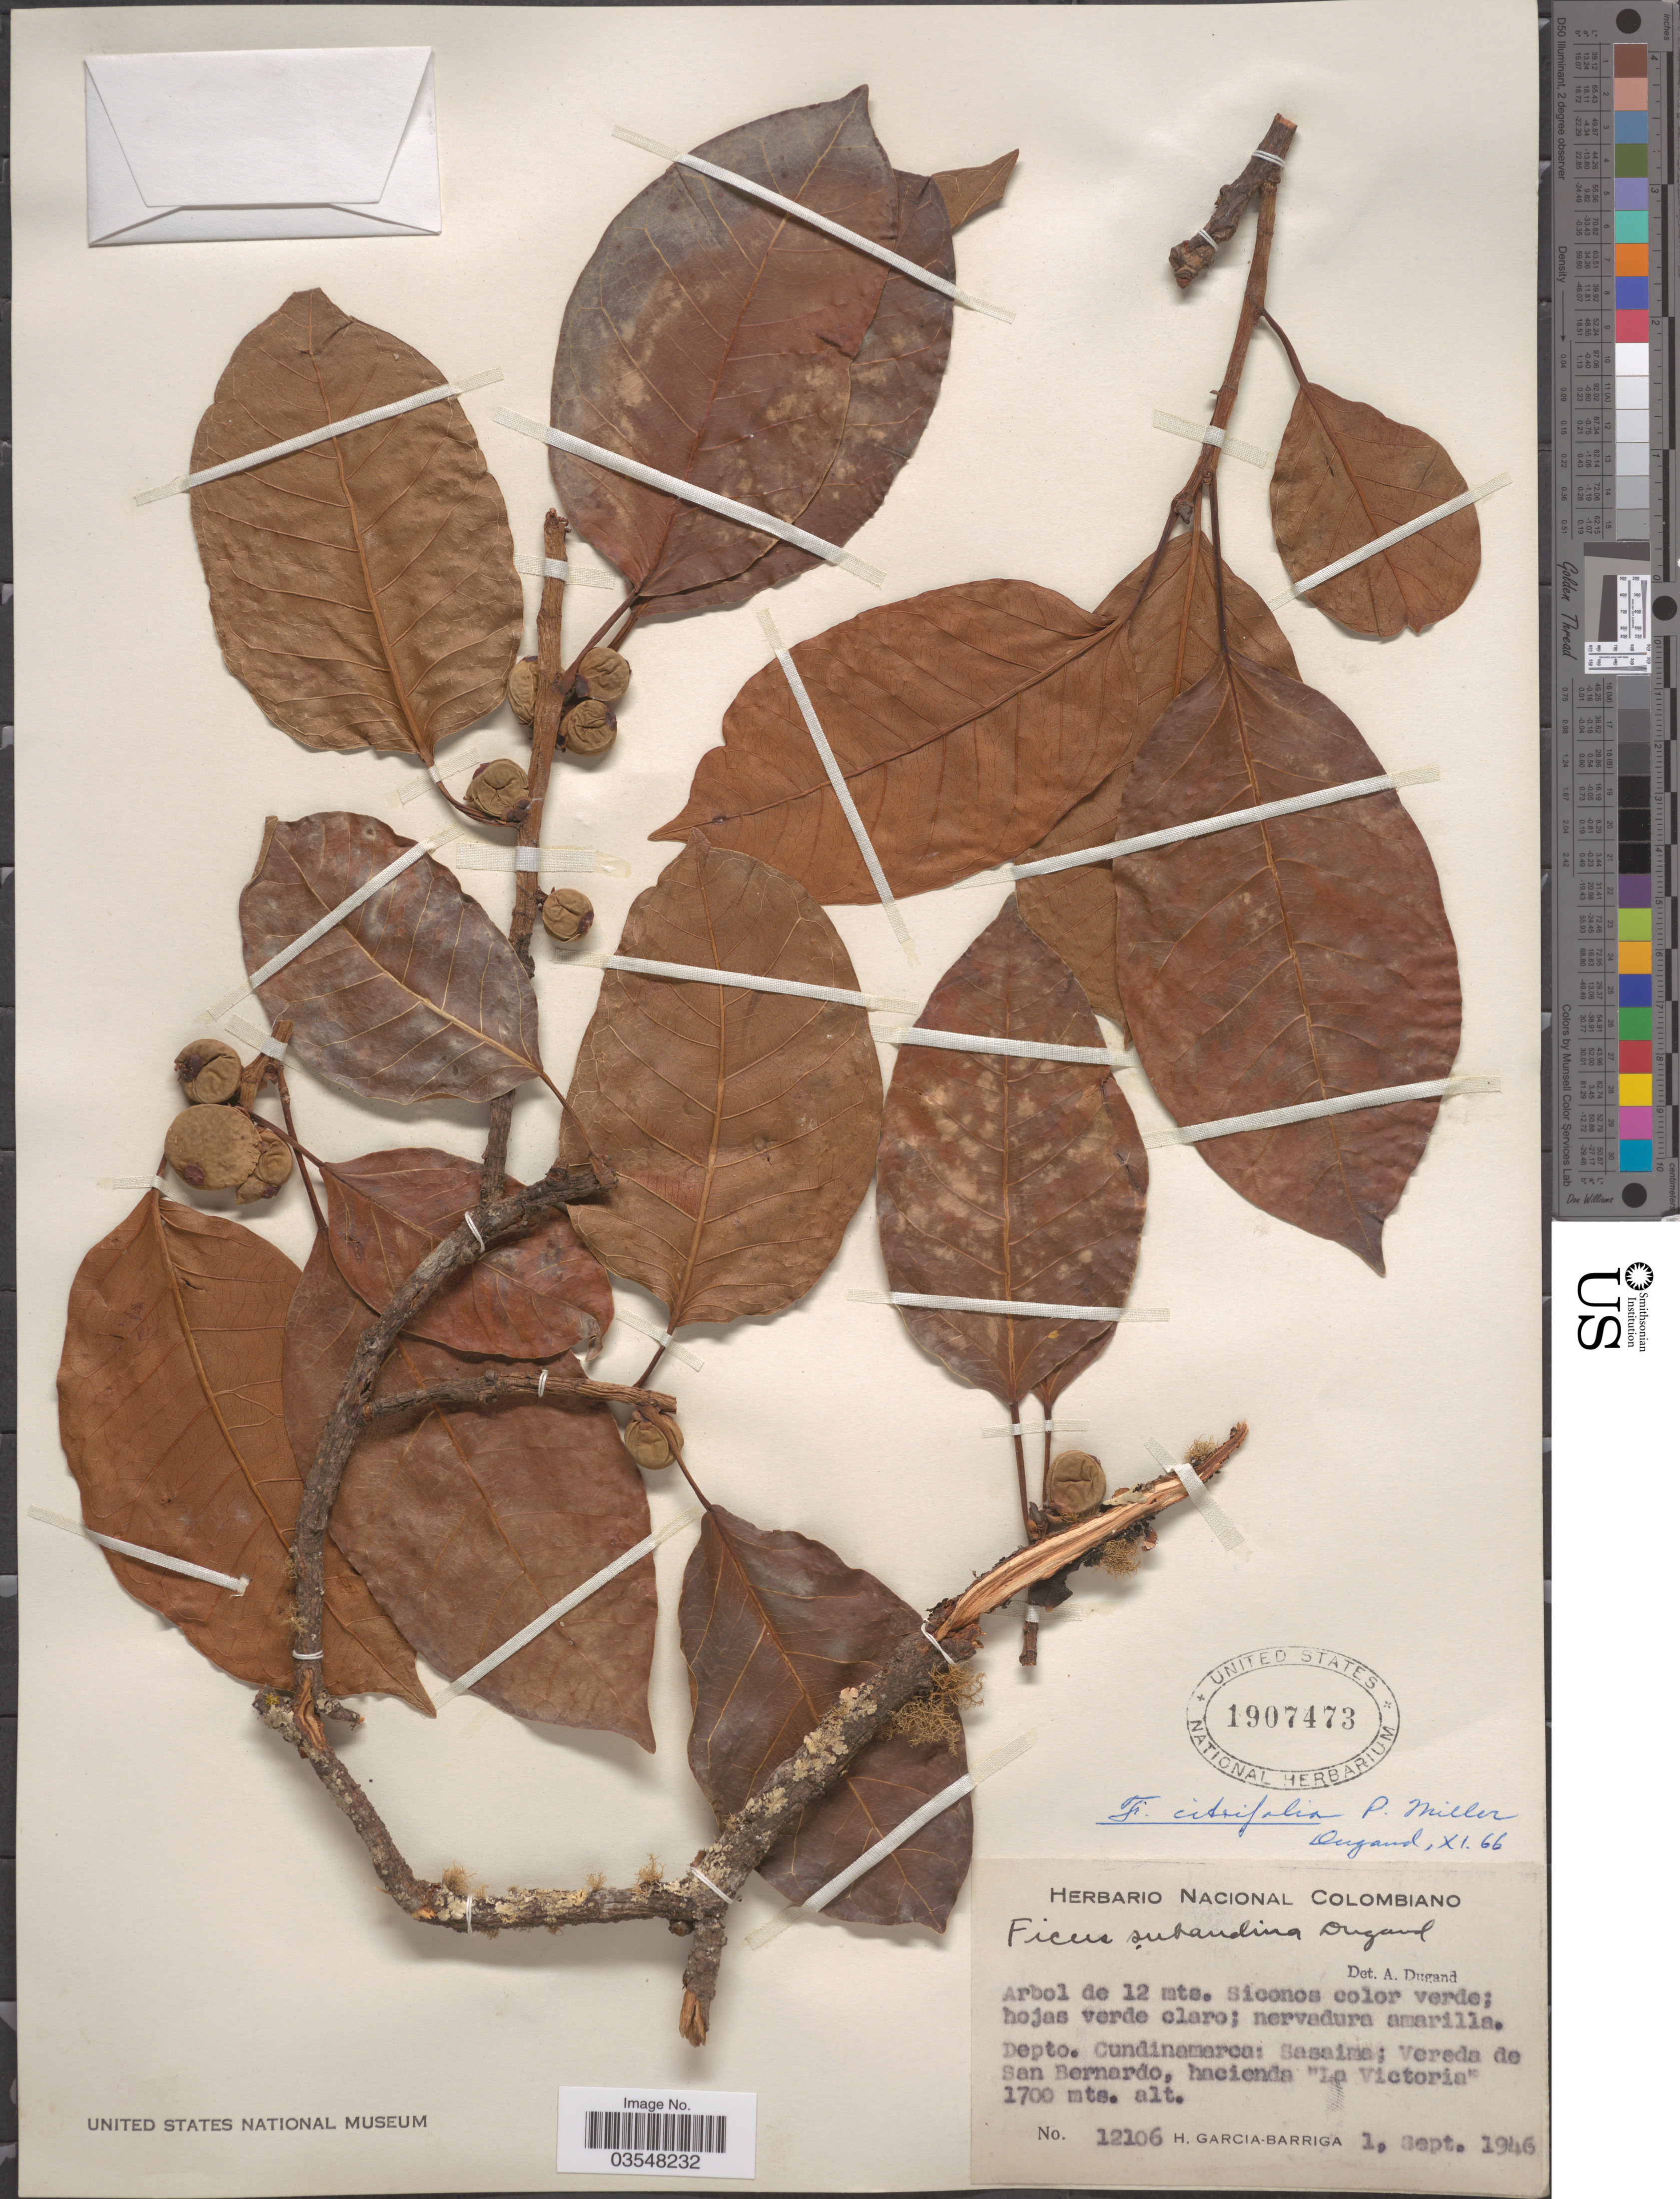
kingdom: Plantae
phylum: Tracheophyta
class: Magnoliopsida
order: Rosales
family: Moraceae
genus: Ficus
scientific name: Ficus citrifolia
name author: Mill.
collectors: H. García Barriga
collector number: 12106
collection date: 1946-09-01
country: Colombia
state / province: Cundinamarca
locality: Depto. Cundinamarca: Sasaima; Vereda de San Bernardo, hacienda 'La Victoria'.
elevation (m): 1700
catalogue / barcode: US 1907473